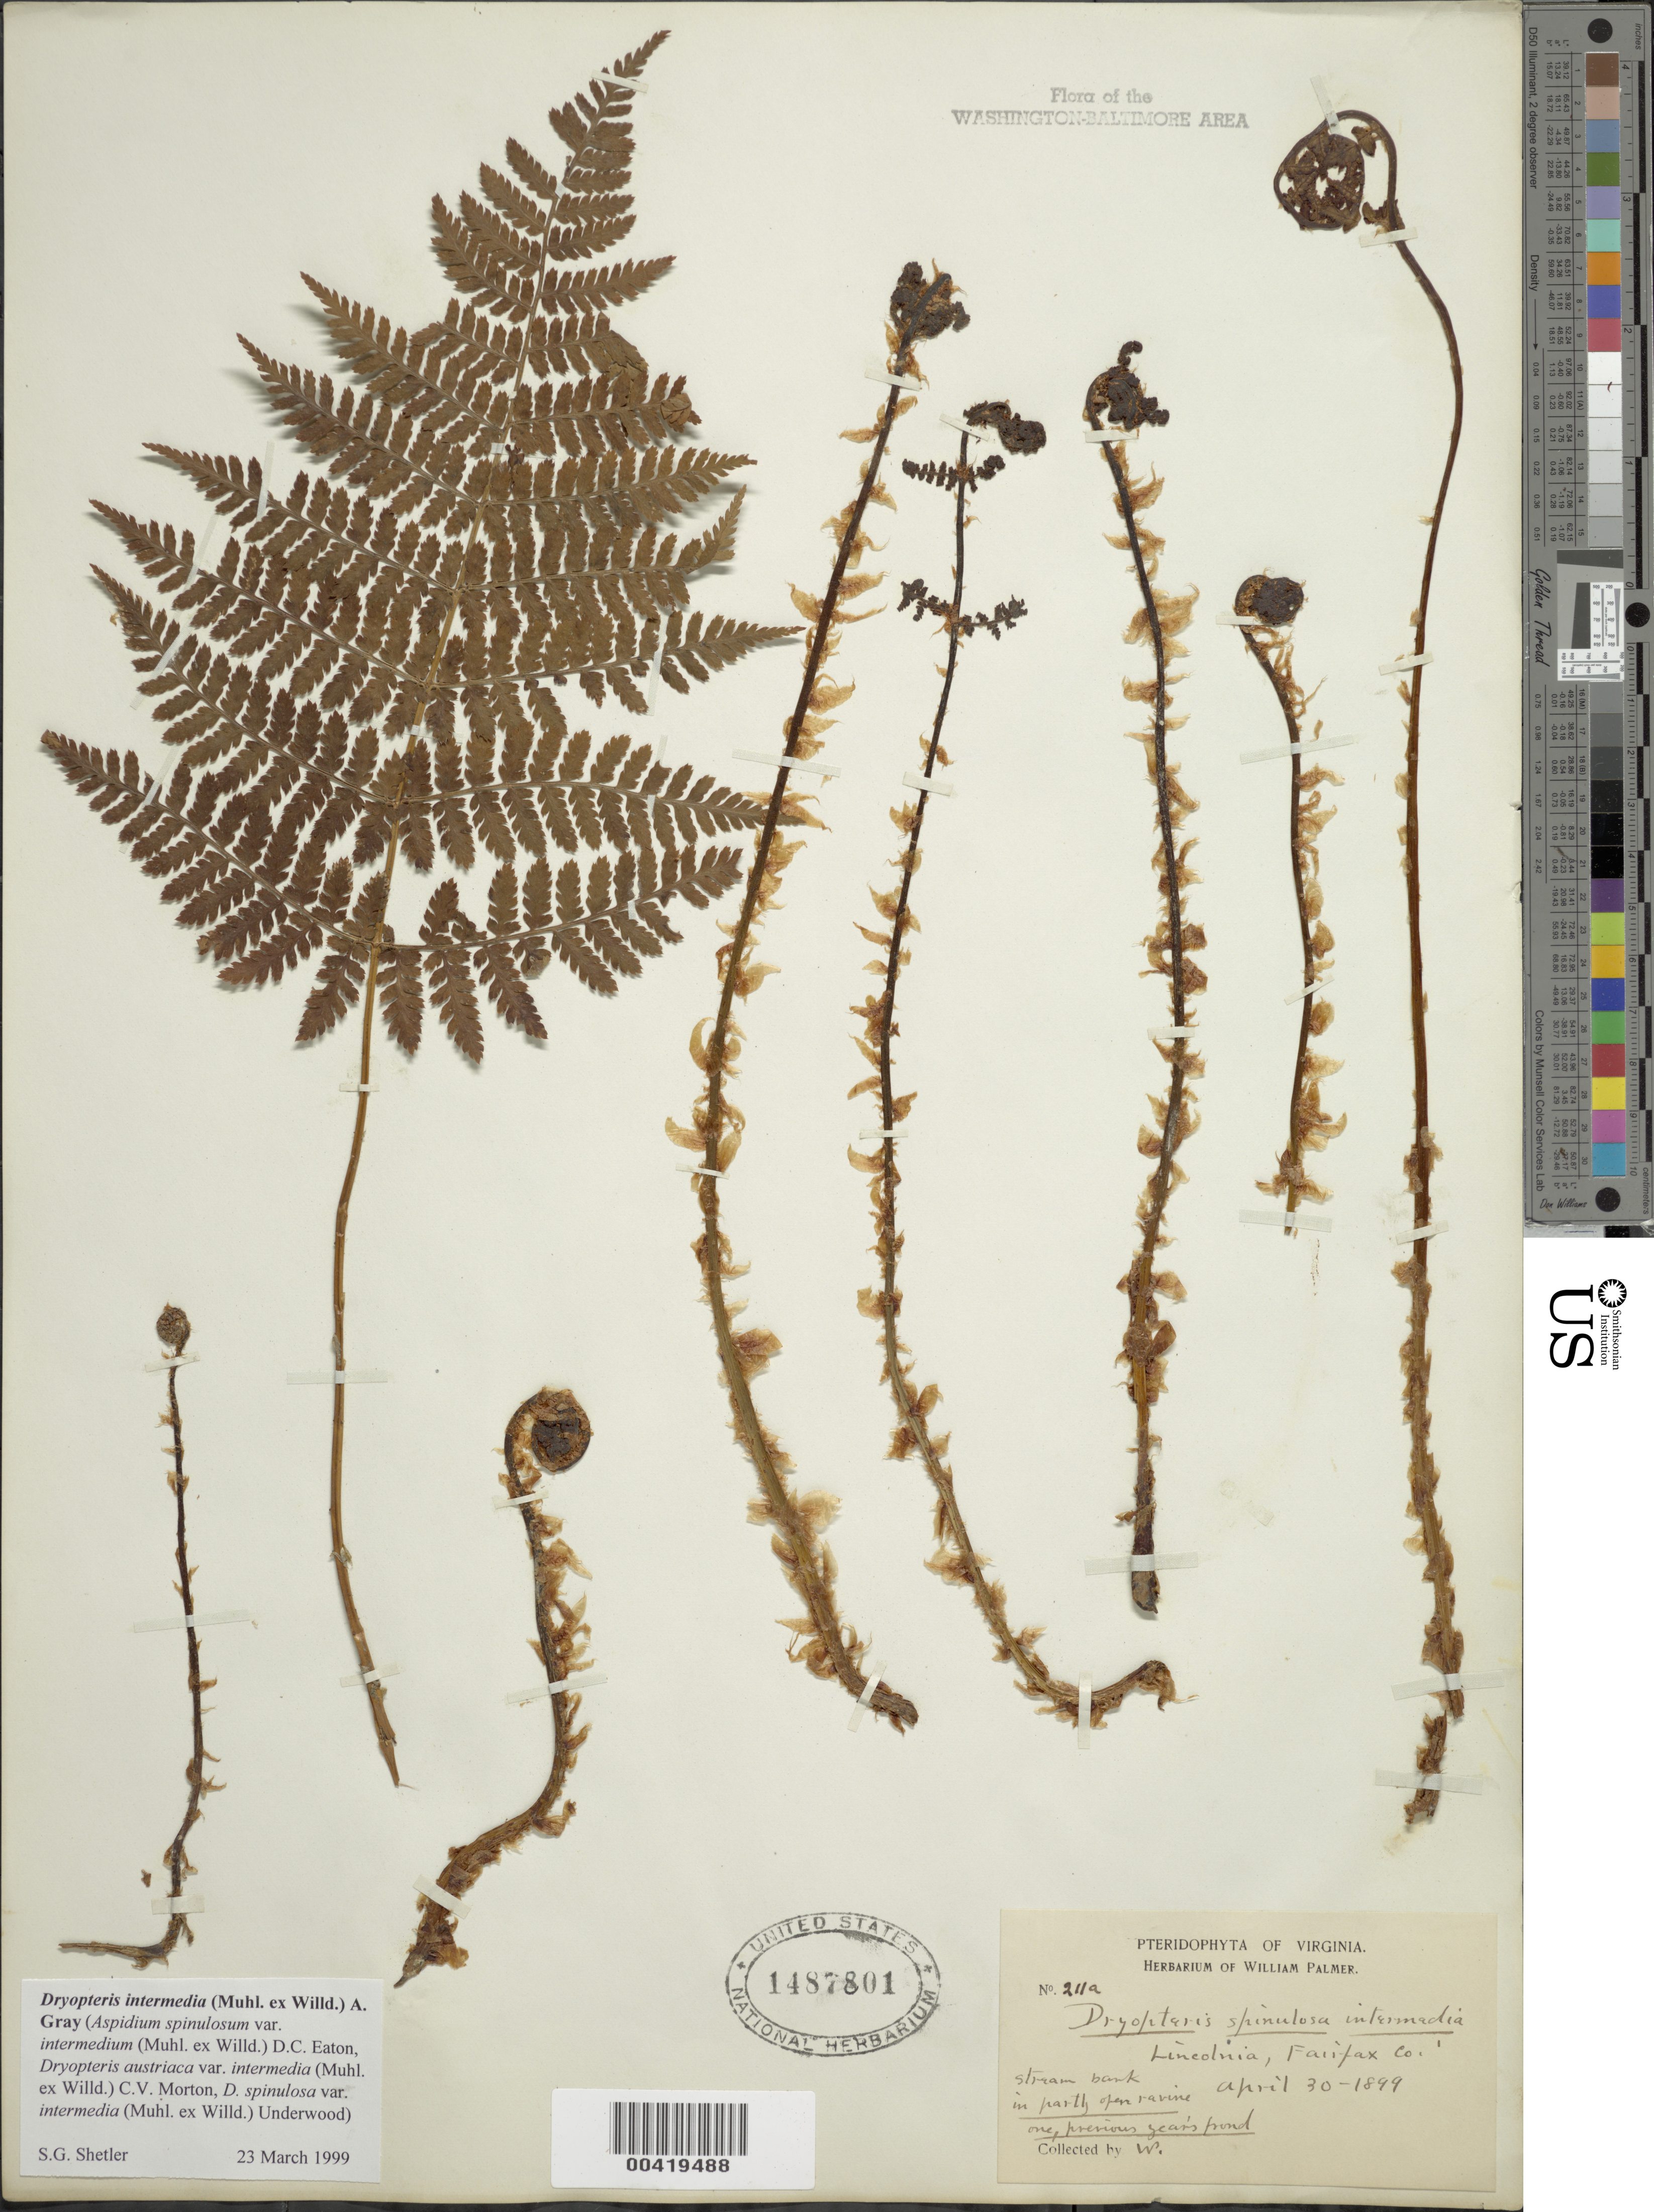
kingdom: Plantae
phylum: Tracheophyta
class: Polypodiopsida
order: Polypodiales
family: Dryopteridaceae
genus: Dryopteris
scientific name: Dryopteris intermedia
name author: (Muhl.) A. Gray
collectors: W. Palmer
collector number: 211A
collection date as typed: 30 Apr 1899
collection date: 1899-04-30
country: United States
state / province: Virginia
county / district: Fairfax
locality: Lincolnia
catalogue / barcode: US 1487801